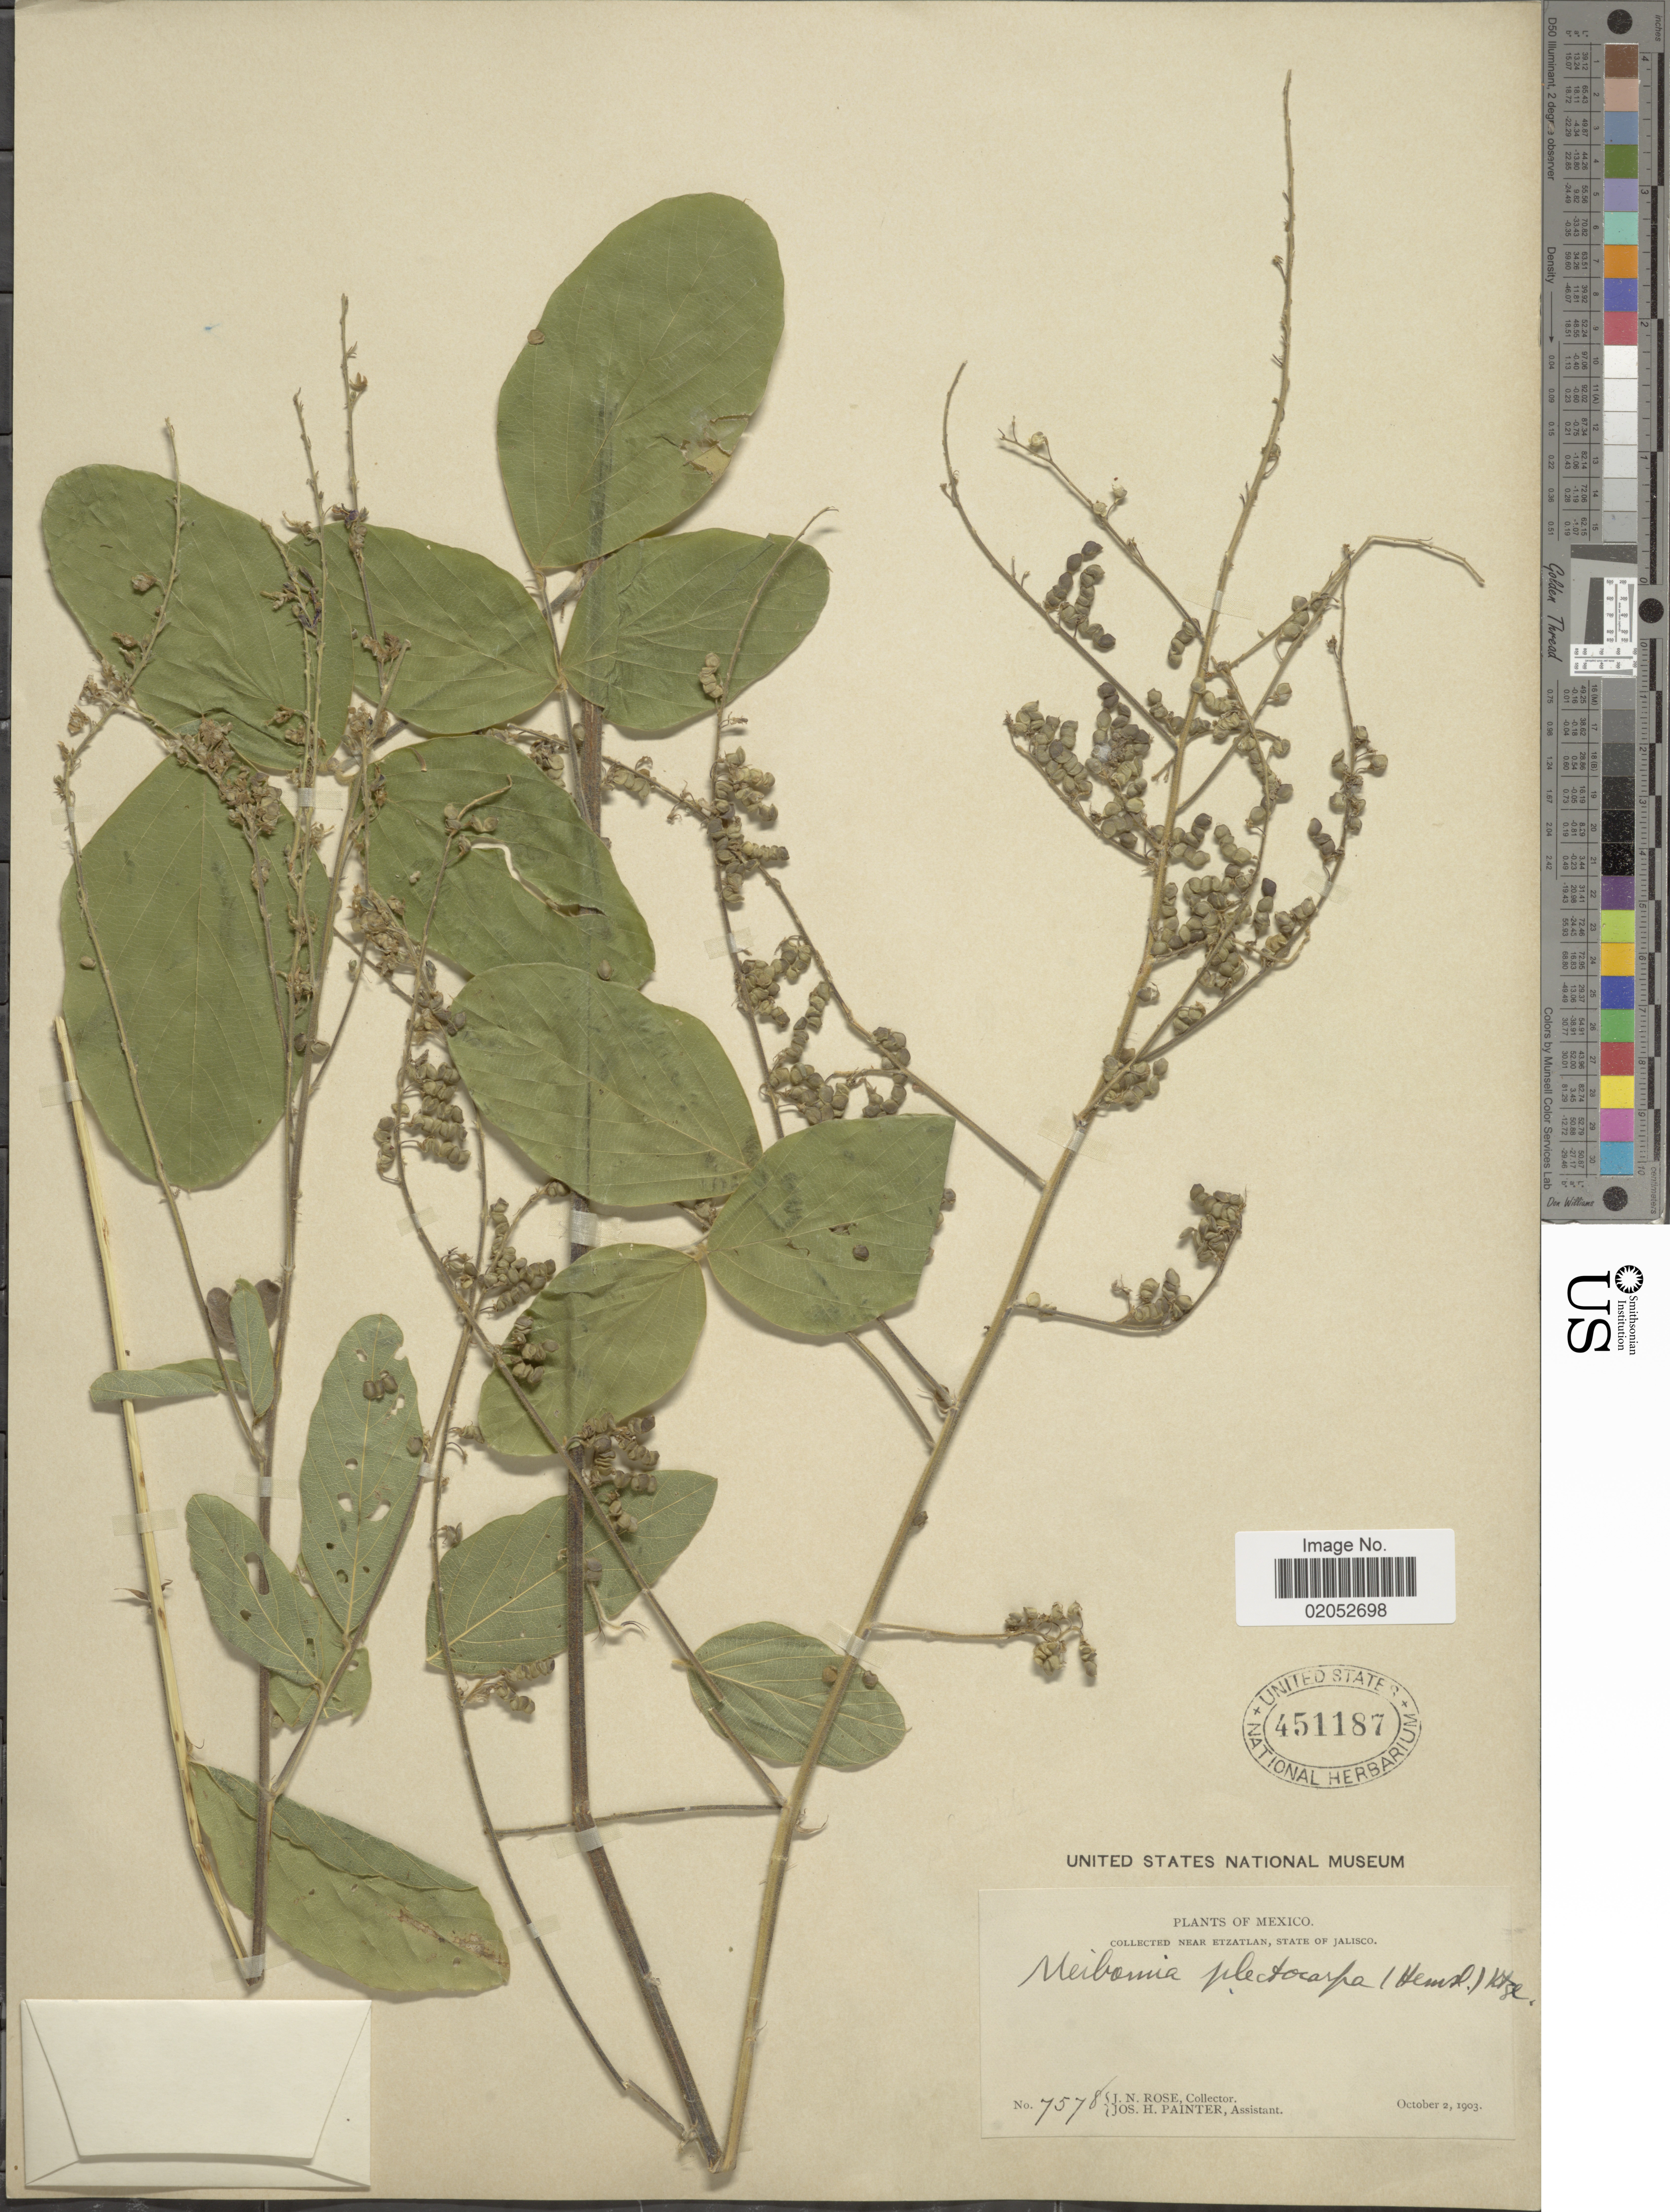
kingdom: Plantae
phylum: Tracheophyta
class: Magnoliopsida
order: Fabales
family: Fabaceae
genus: Desmodium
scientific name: Desmodium polystachyum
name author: Schltdl.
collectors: J. N. Rose & J. H. Painter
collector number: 7578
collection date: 1903-10-02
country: Mexico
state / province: Jalisco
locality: Near Etzatlan, State of Jalisco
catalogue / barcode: US 451187